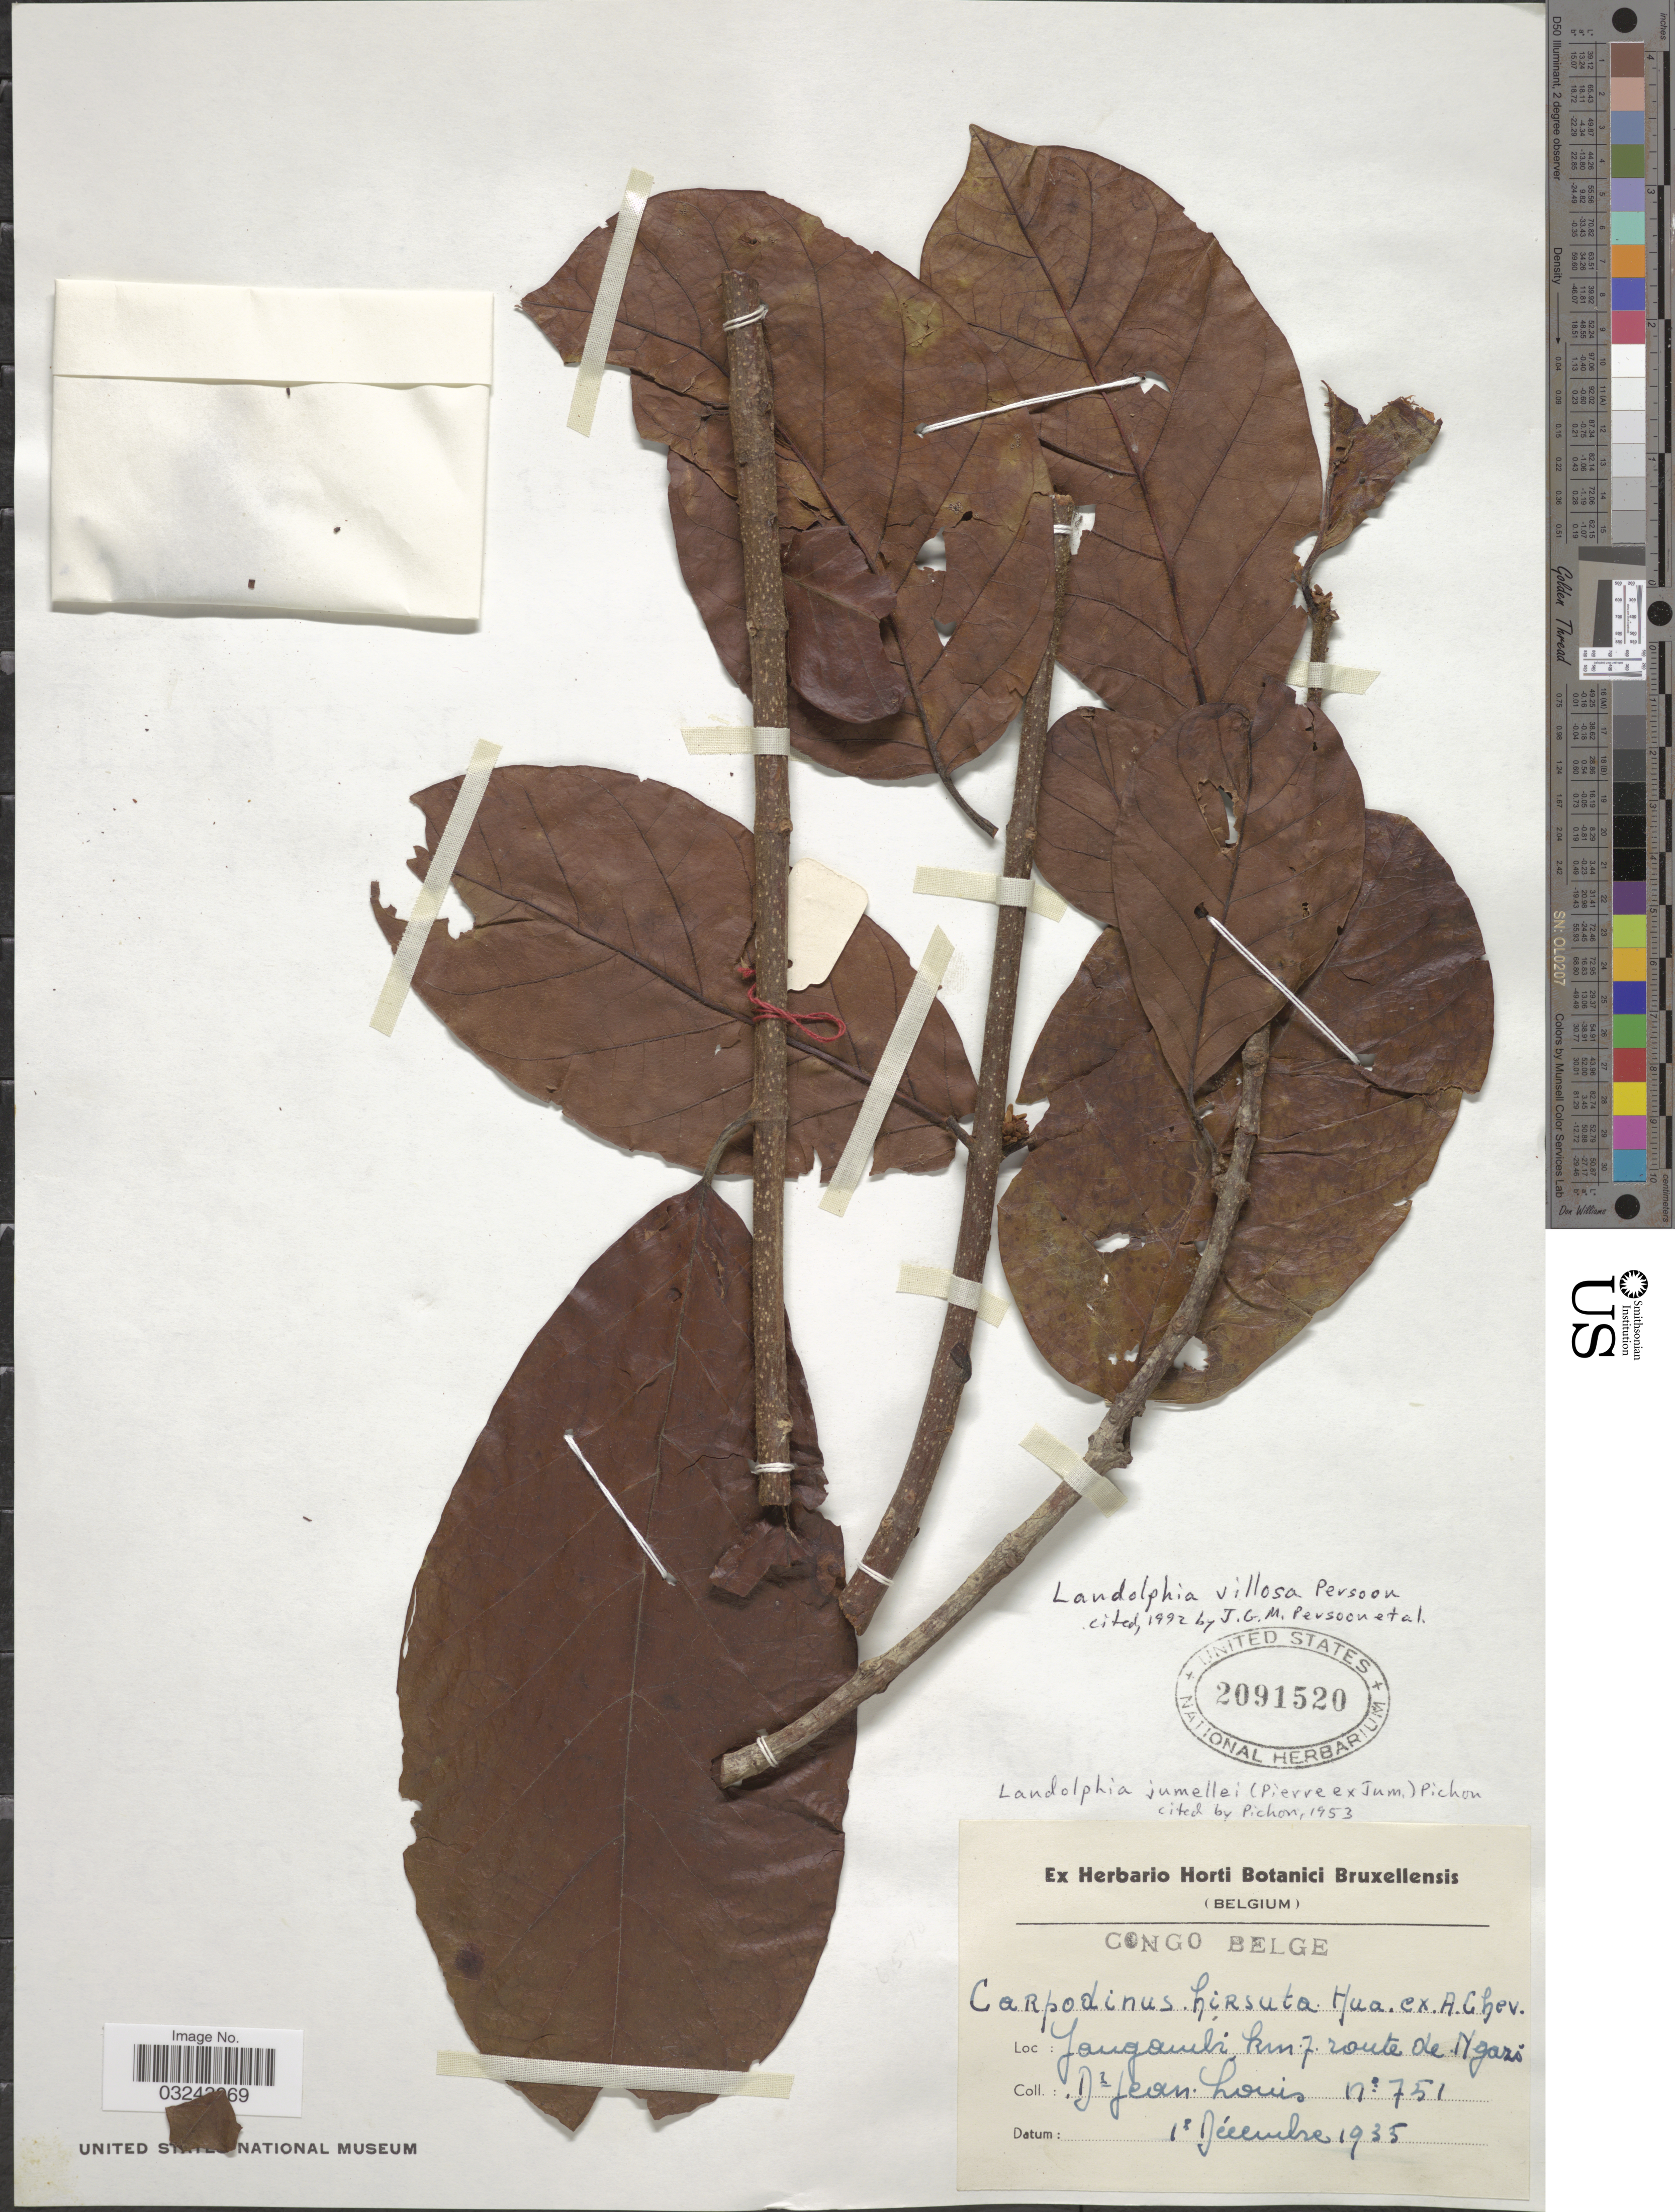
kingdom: Plantae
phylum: Tracheophyta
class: Magnoliopsida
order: Gentianales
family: Apocynaceae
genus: Landolphia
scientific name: Landolphia villosa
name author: J.G.M. Pers.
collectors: J. Louis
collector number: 751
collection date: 1935-12-01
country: Congo, Democratic Republic of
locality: Yangambi km 7 route de Ngazó.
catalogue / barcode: US 2091520